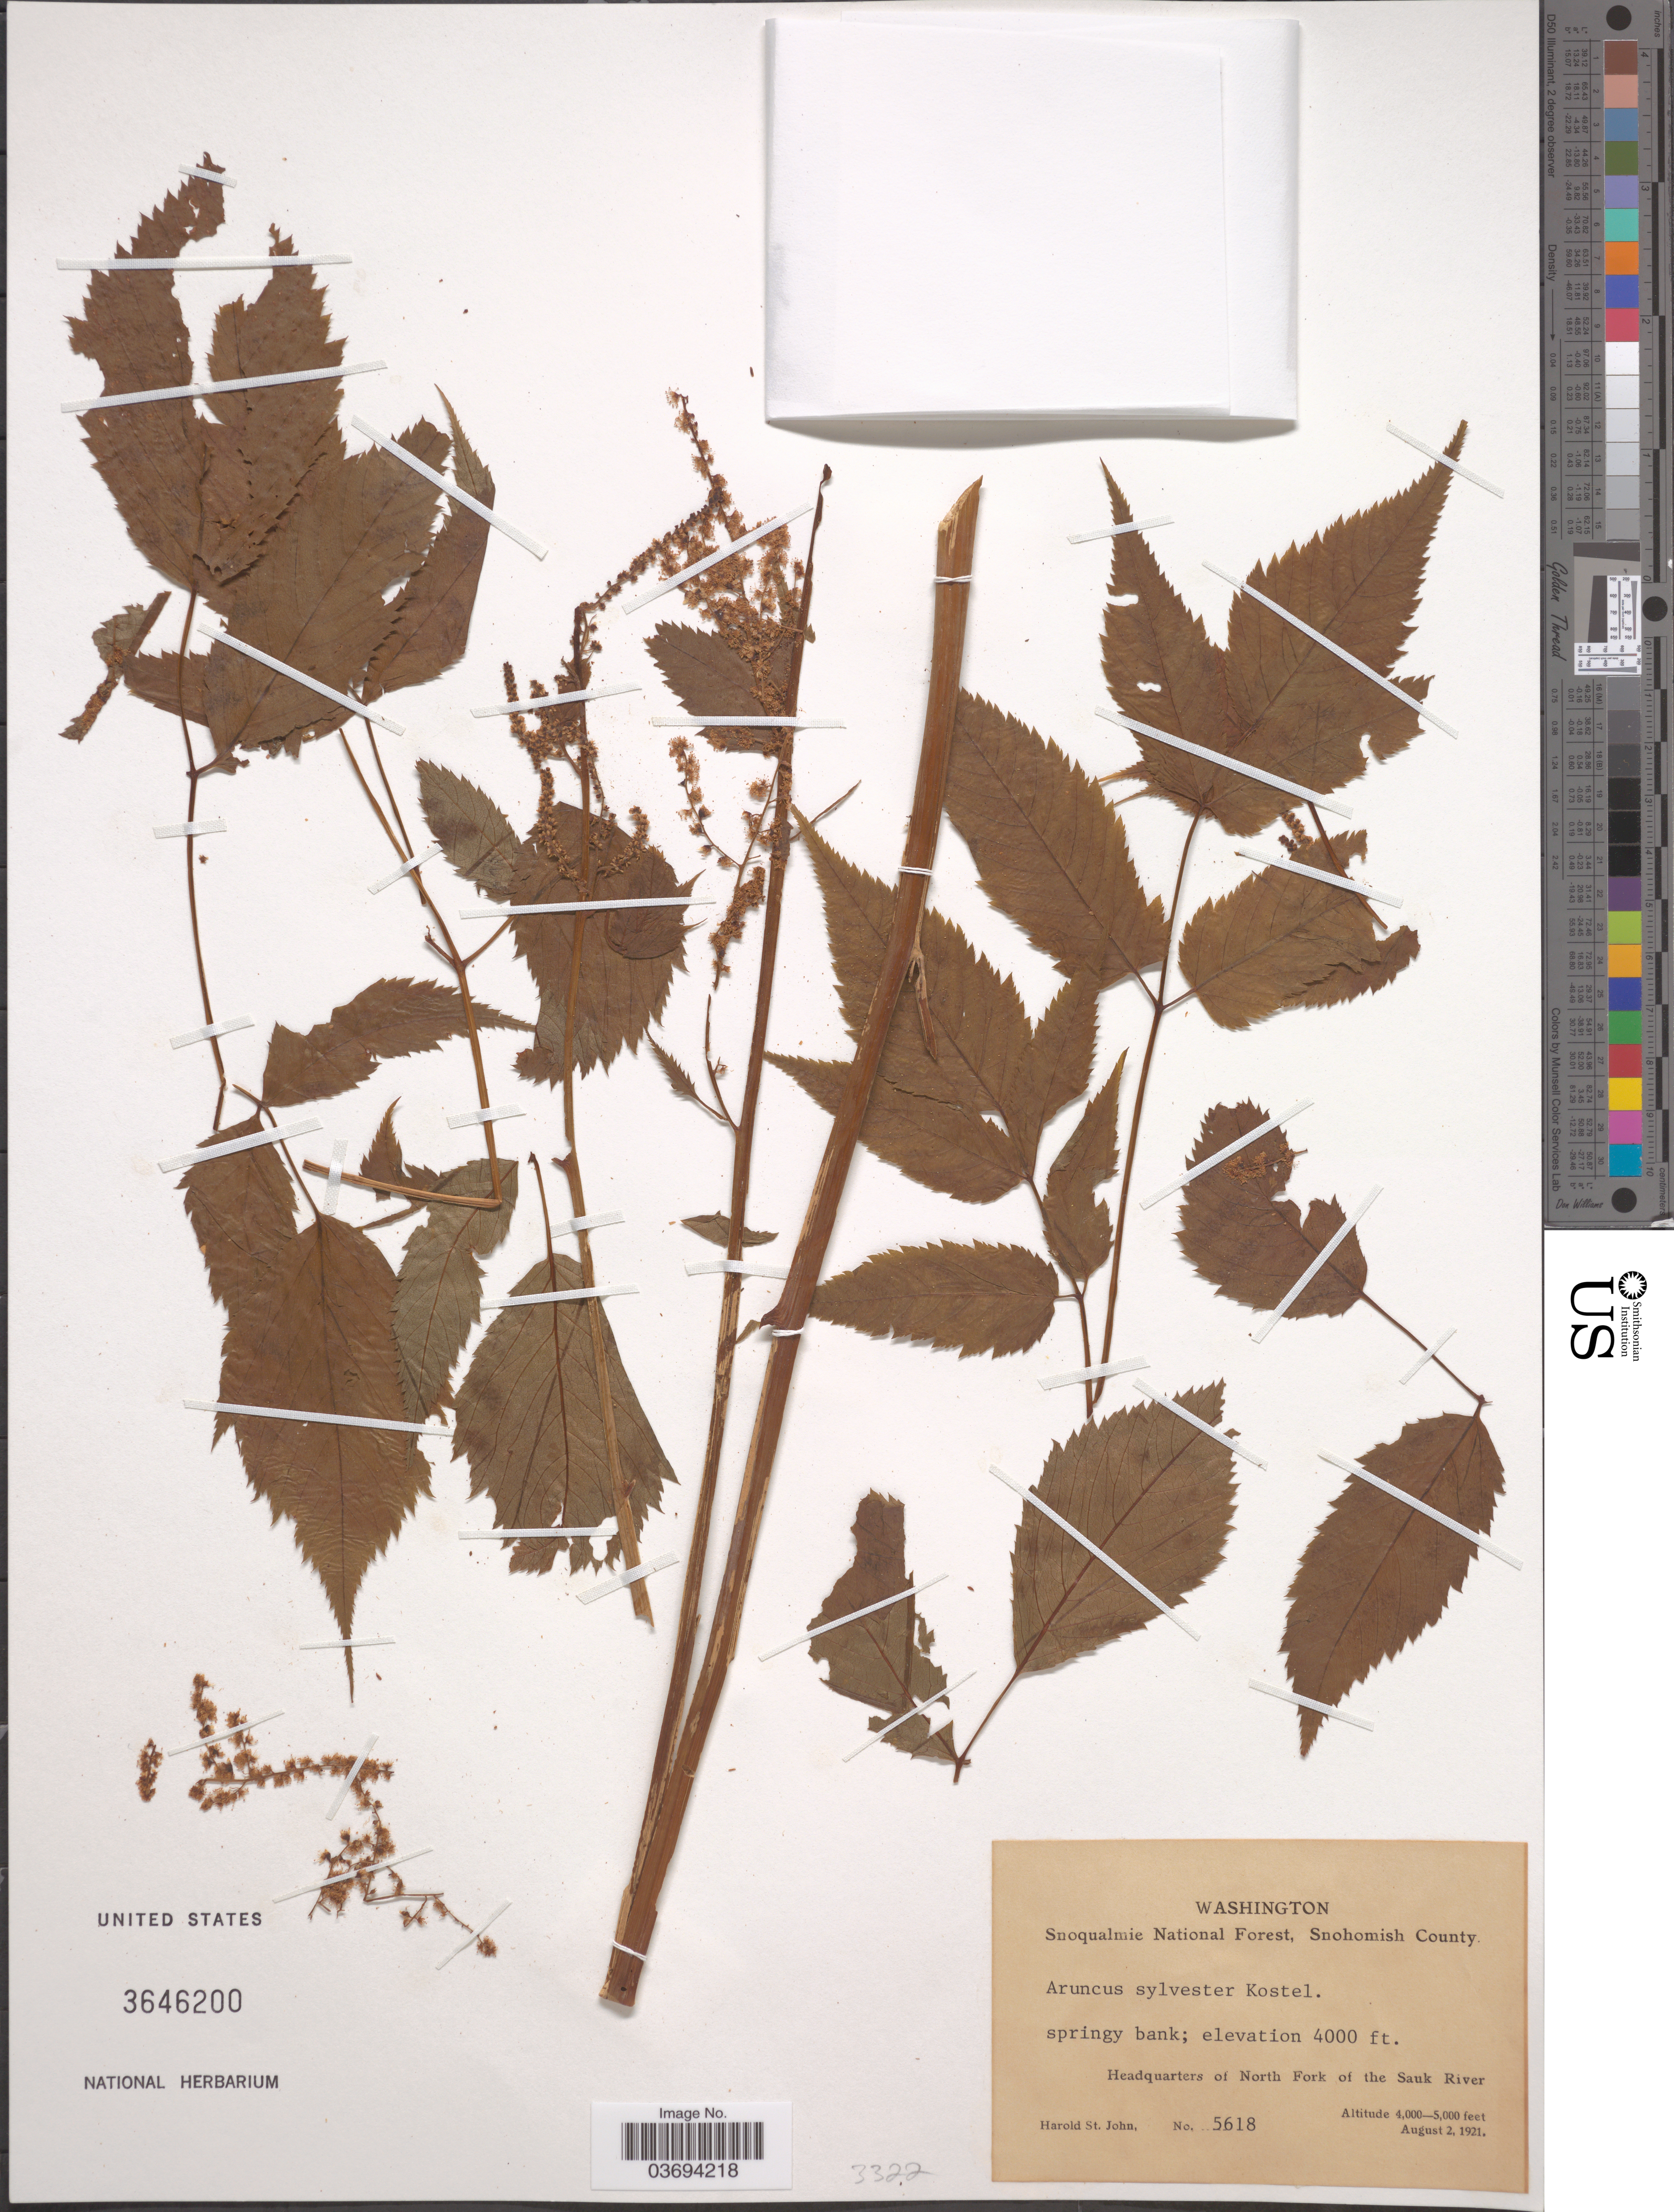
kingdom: Plantae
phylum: Tracheophyta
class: Magnoliopsida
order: Rosales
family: Rosaceae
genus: Aruncus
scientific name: Aruncus dioicus var. acuminatus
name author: (Rydb.) H. Hara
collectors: H. St. John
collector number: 5618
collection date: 1921-08-02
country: United States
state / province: Washington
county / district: Snohomish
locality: Snoqualmie National Forest, Snohomish County. Springy bank. Headquarters of North Fork of the Sauk River.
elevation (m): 1219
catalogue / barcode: US 3646200